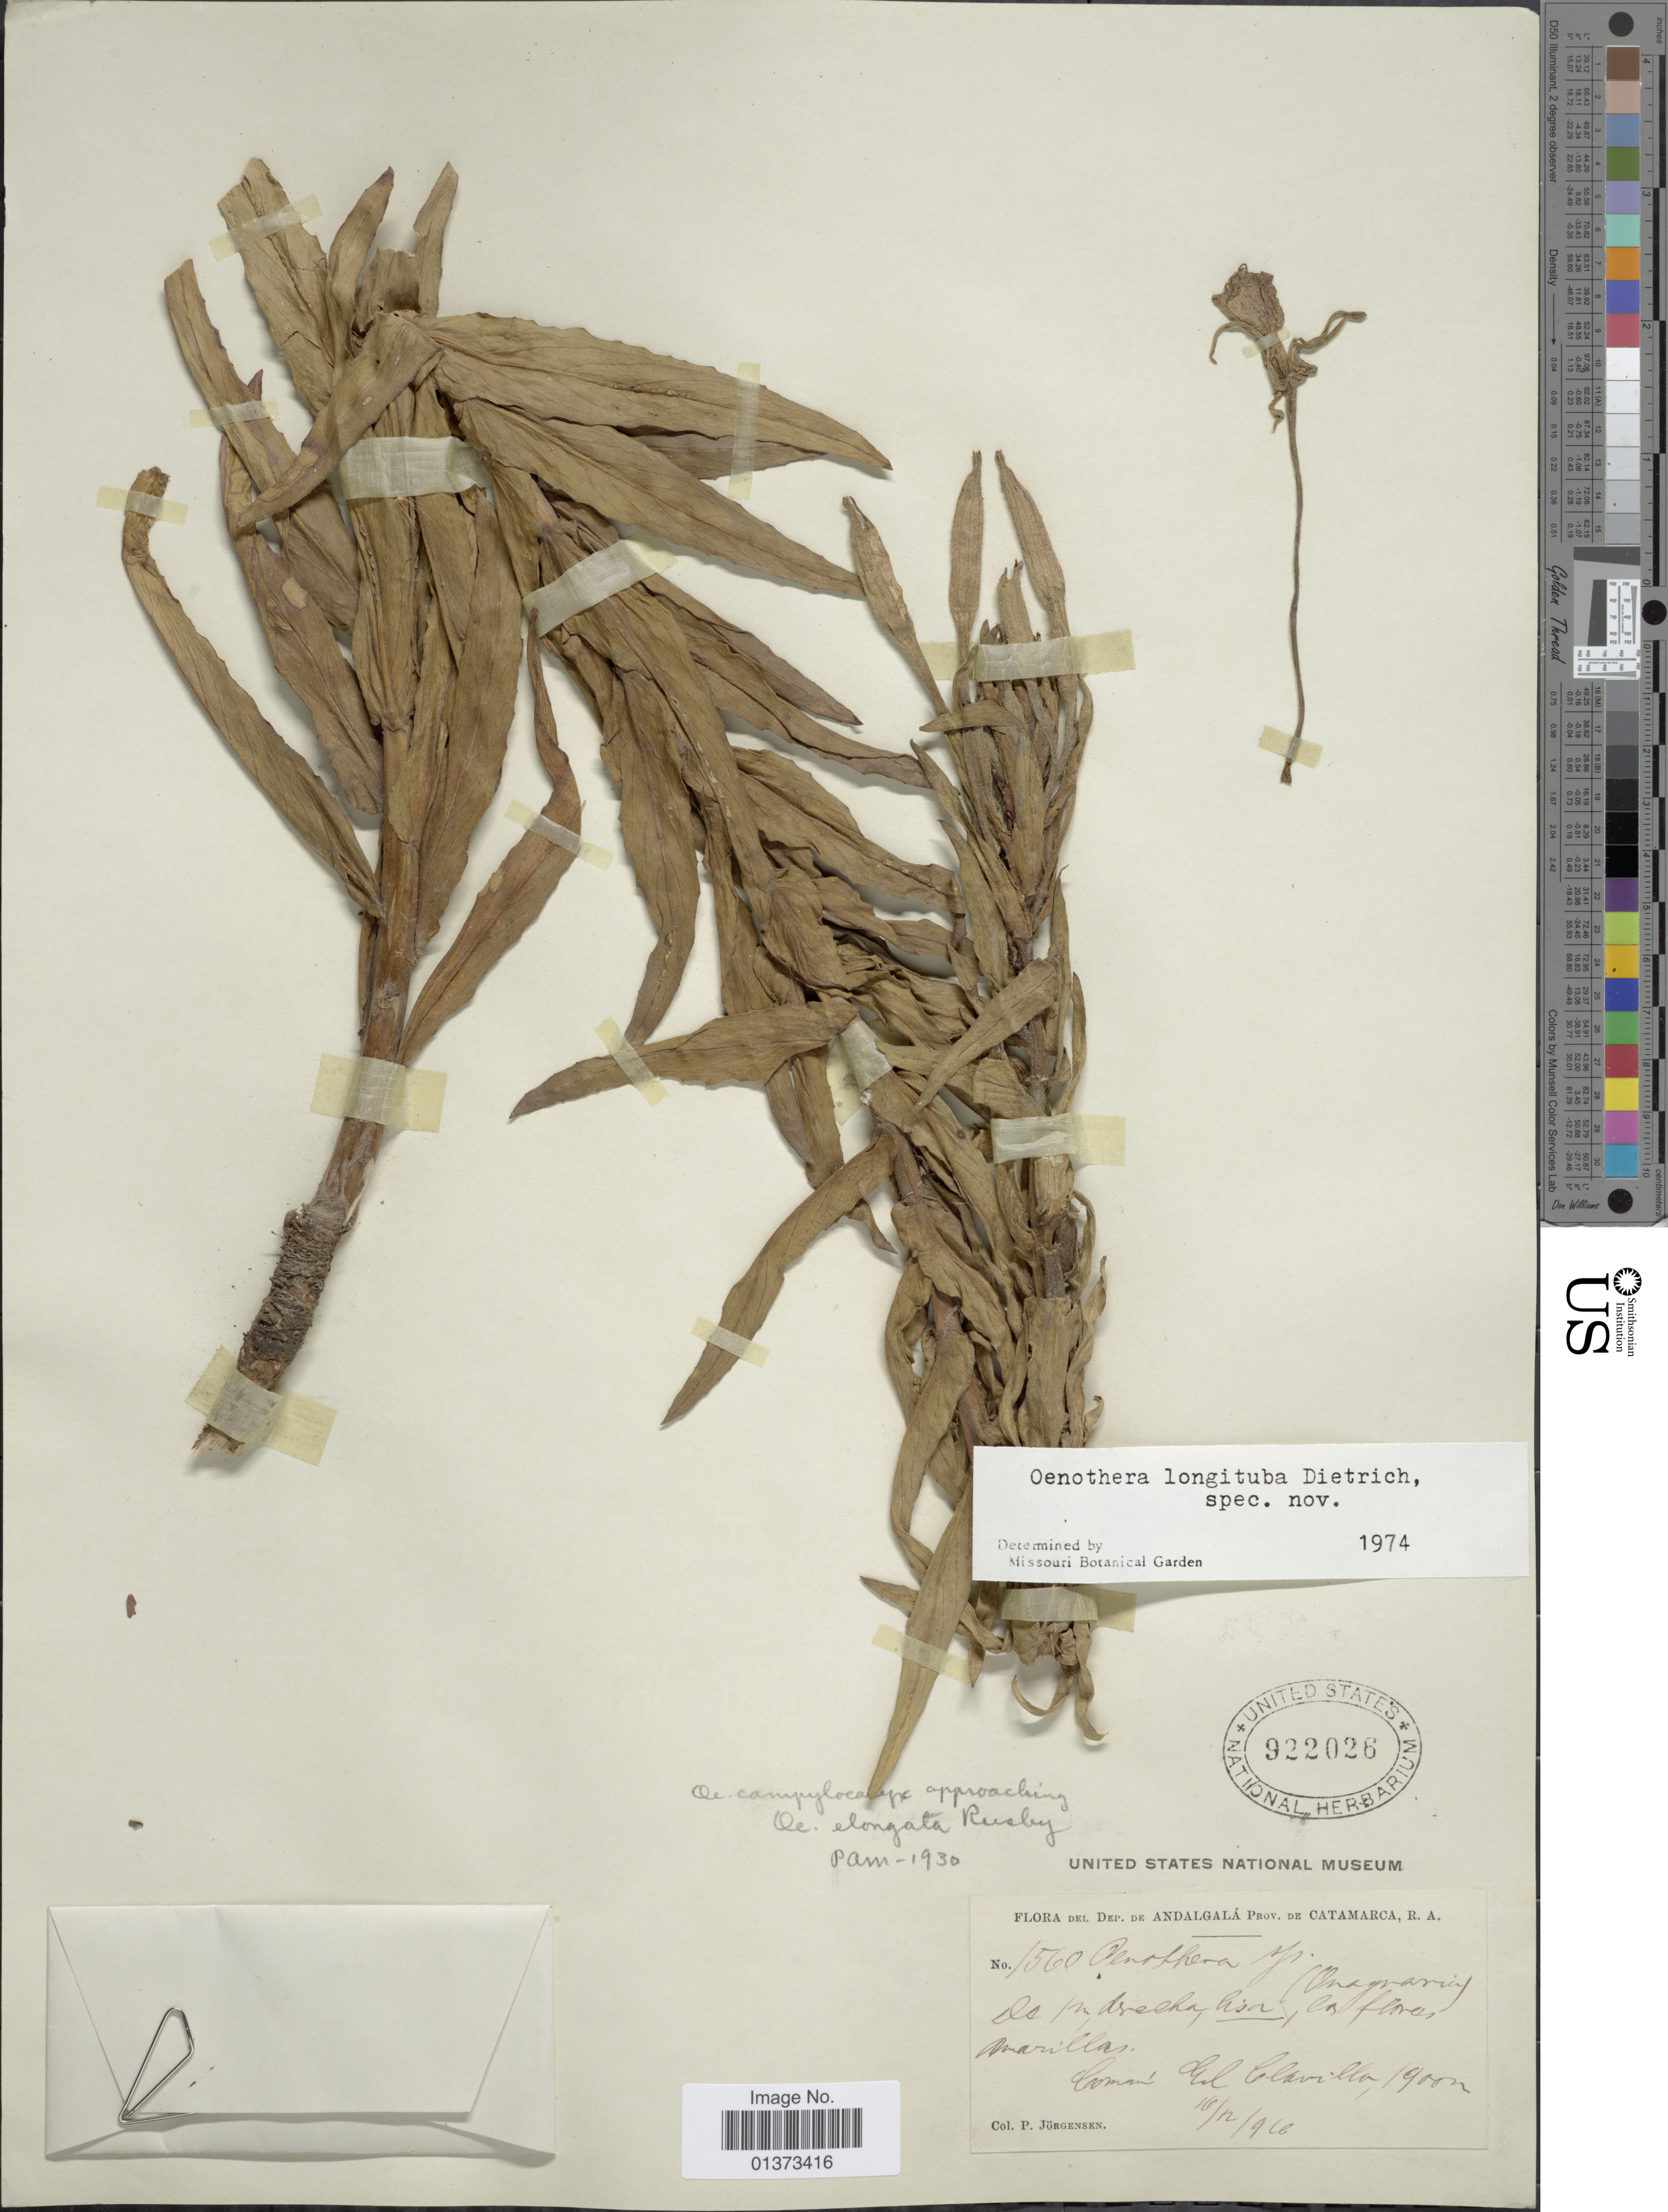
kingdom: Plantae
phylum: Tracheophyta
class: Magnoliopsida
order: Myrtales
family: Onagraceae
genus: Oenothera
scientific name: Oenothera longituba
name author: W. Dietr.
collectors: P. Jörgensen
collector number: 1560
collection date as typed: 916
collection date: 1916-12-16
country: Argentina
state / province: Catamarca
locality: Dep. de Andalgala, El Clavillo.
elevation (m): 1900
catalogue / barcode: US 922026